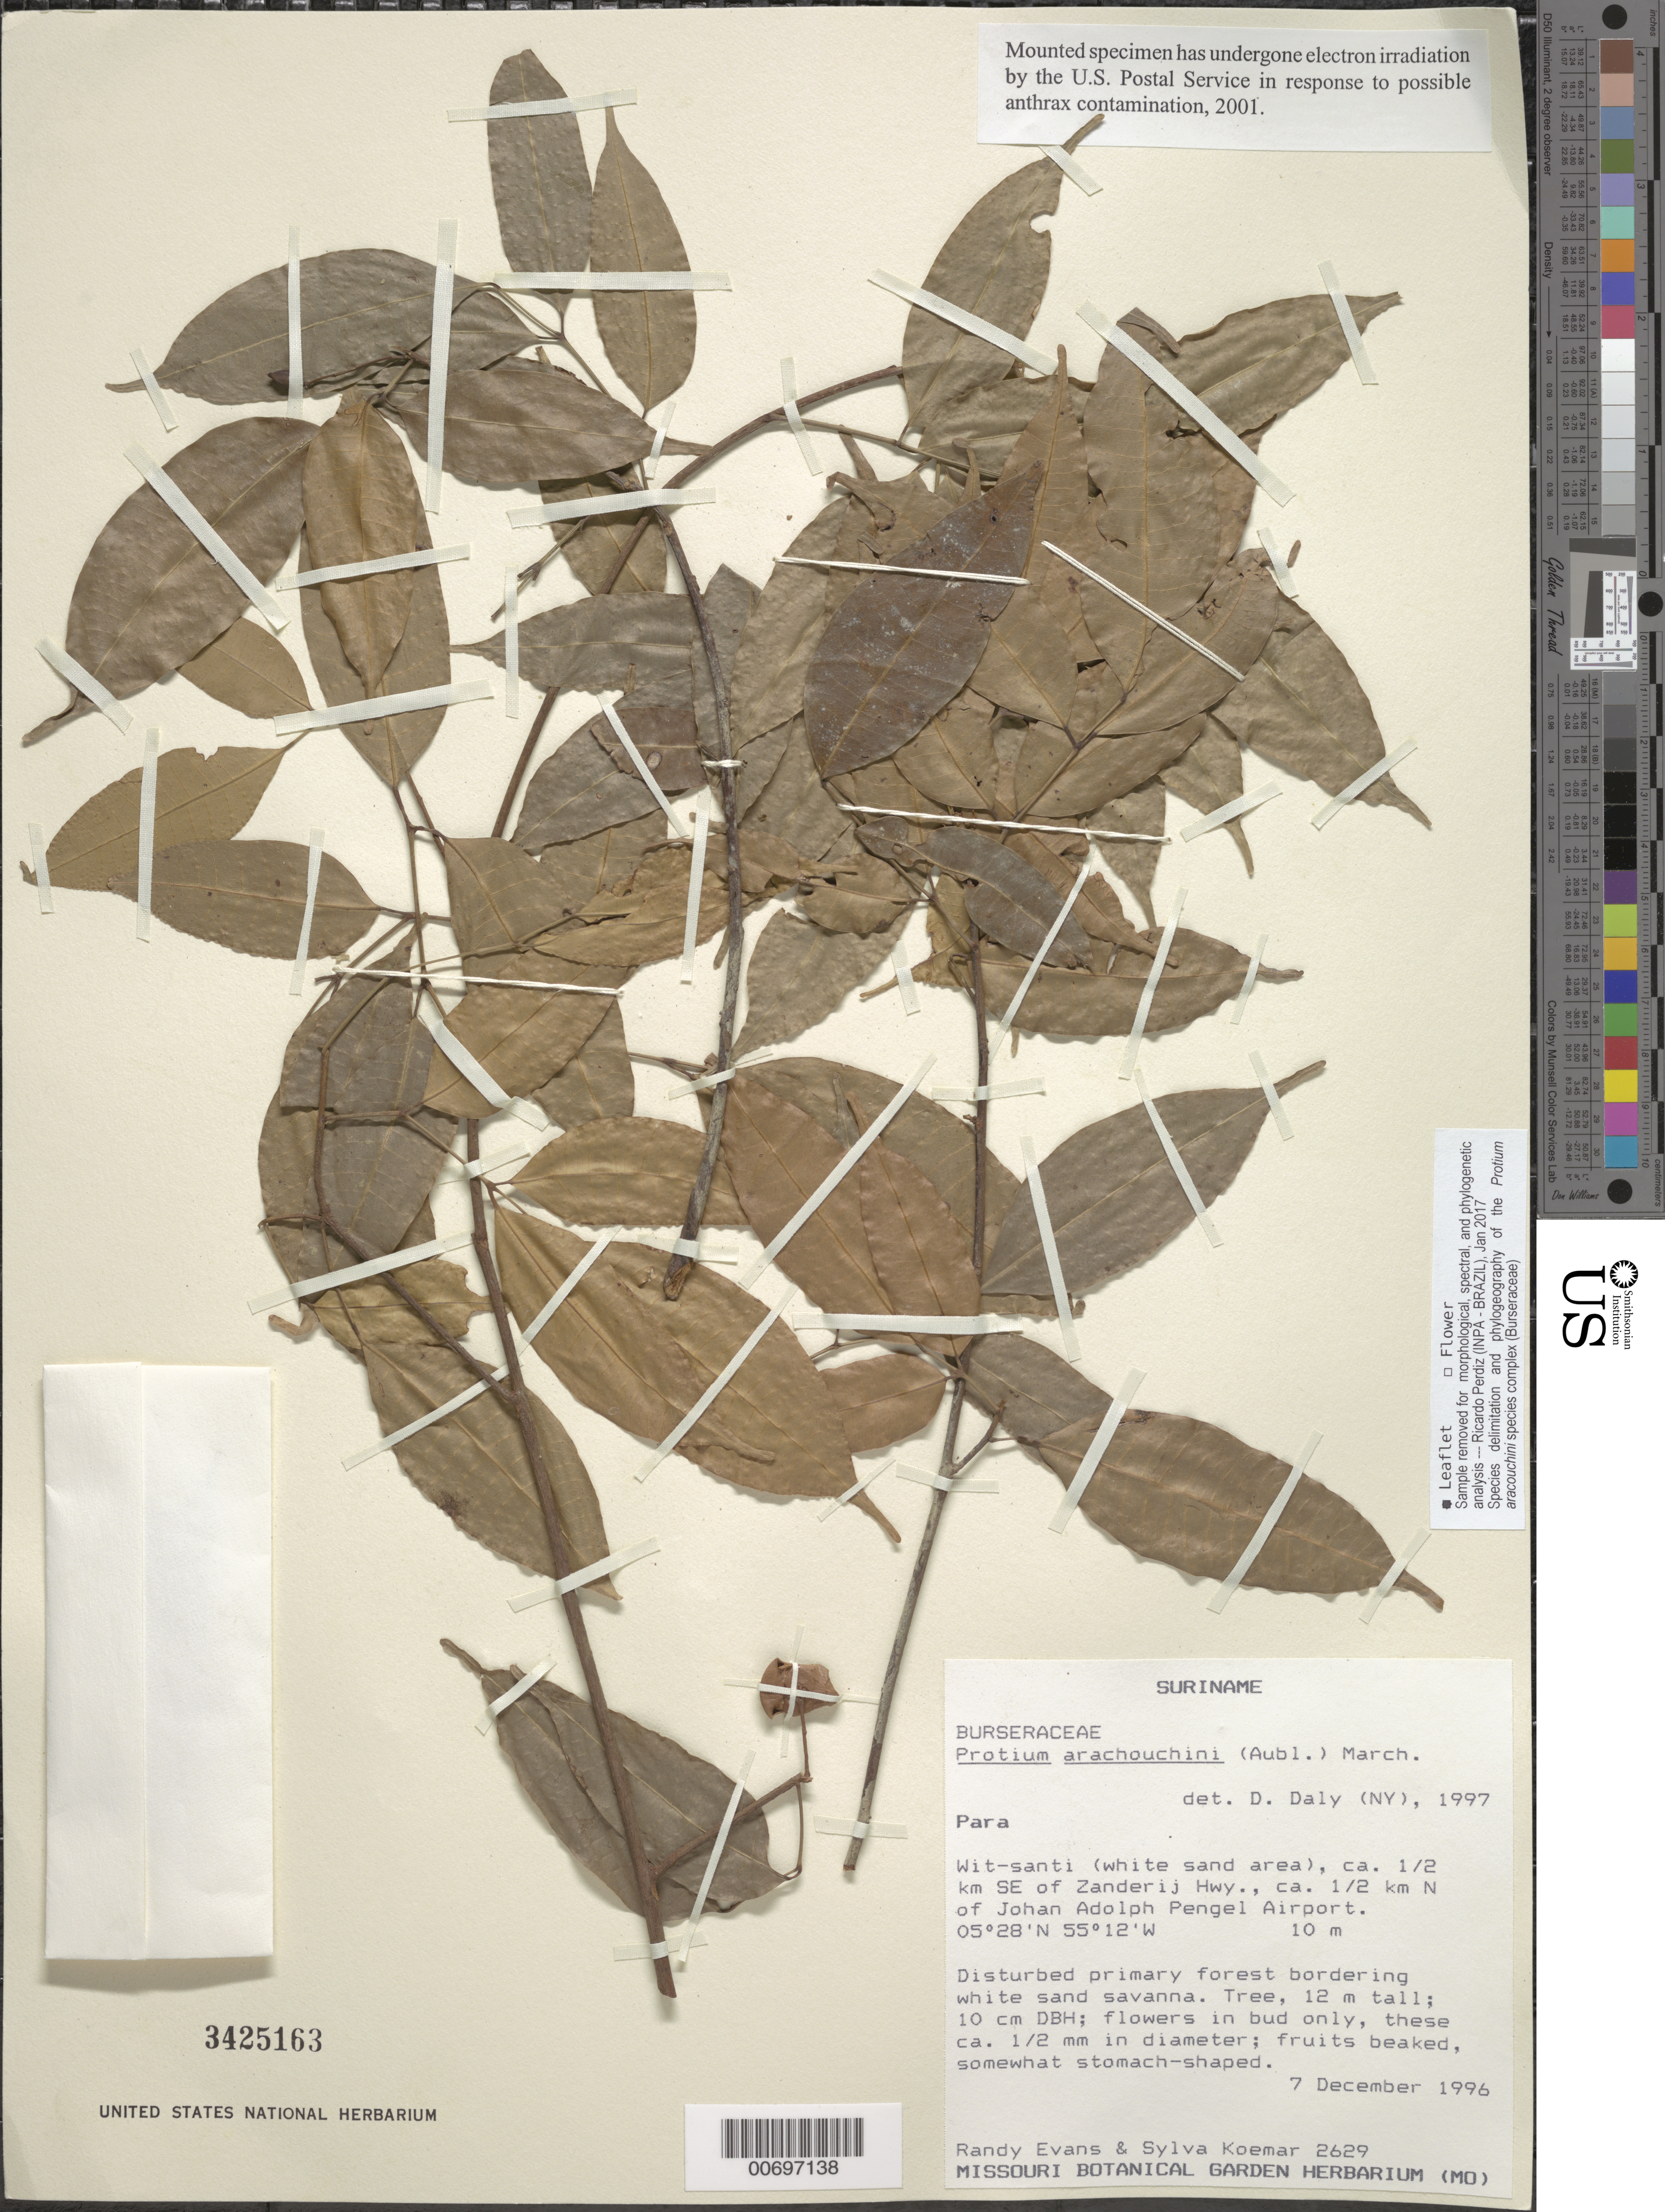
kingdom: Plantae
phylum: Tracheophyta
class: Magnoliopsida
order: Sapindales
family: Burseraceae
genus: Protium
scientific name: Protium aracouchini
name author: (Aubl.) Marchand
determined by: Daly, D. C.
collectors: R. Evans & S. Koemar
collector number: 2629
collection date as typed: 7-Dec-96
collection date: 1996-12-07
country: Suriname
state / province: Para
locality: Wit-santi, 0.5 km SE of Zanderij Hwy., 0.5 km N of Johan Adolph Pengel Airport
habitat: Disturbed primary forest bordering white sand savanna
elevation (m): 10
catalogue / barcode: US 3425163